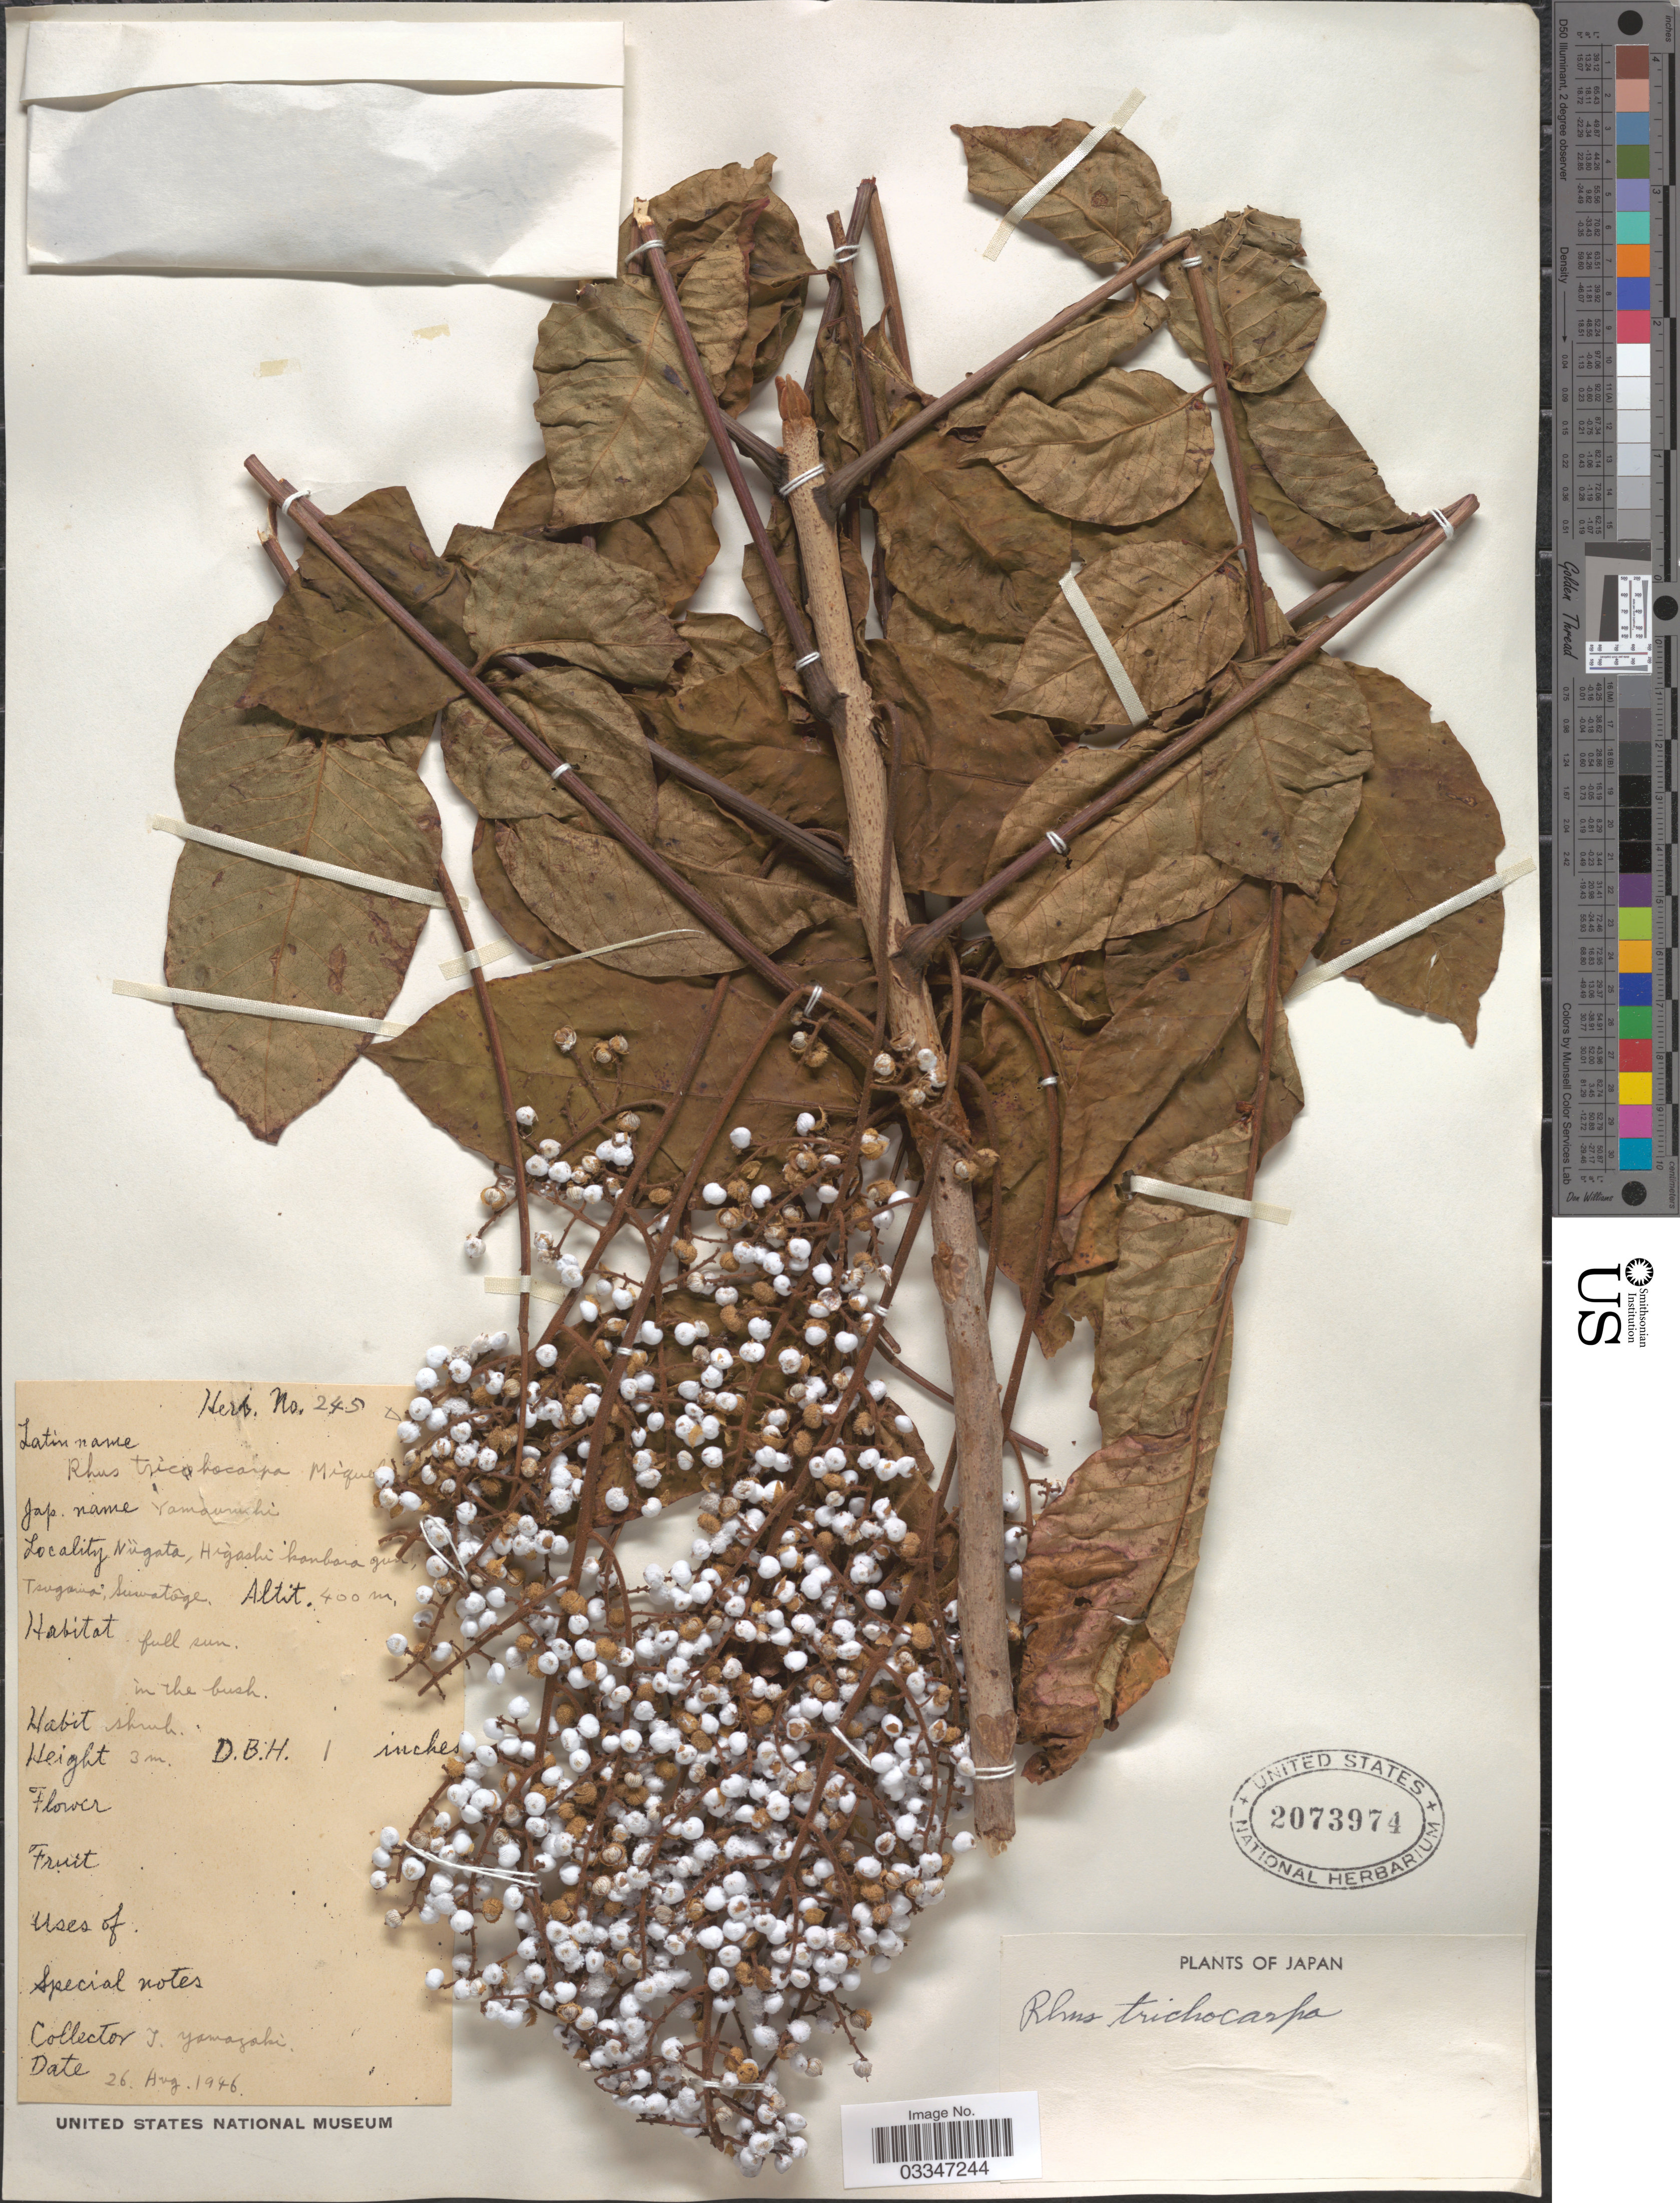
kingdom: Plantae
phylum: Tracheophyta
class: Magnoliopsida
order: Sapindales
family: Anacardiaceae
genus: Rhus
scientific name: Rhus trichocarpa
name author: Miq.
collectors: T. Yamazaki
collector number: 245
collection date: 1946-08-26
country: Japan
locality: Nügata, Higashi kanbara-gun, Tsugawa, Suwatoge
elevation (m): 400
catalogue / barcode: US 2073974